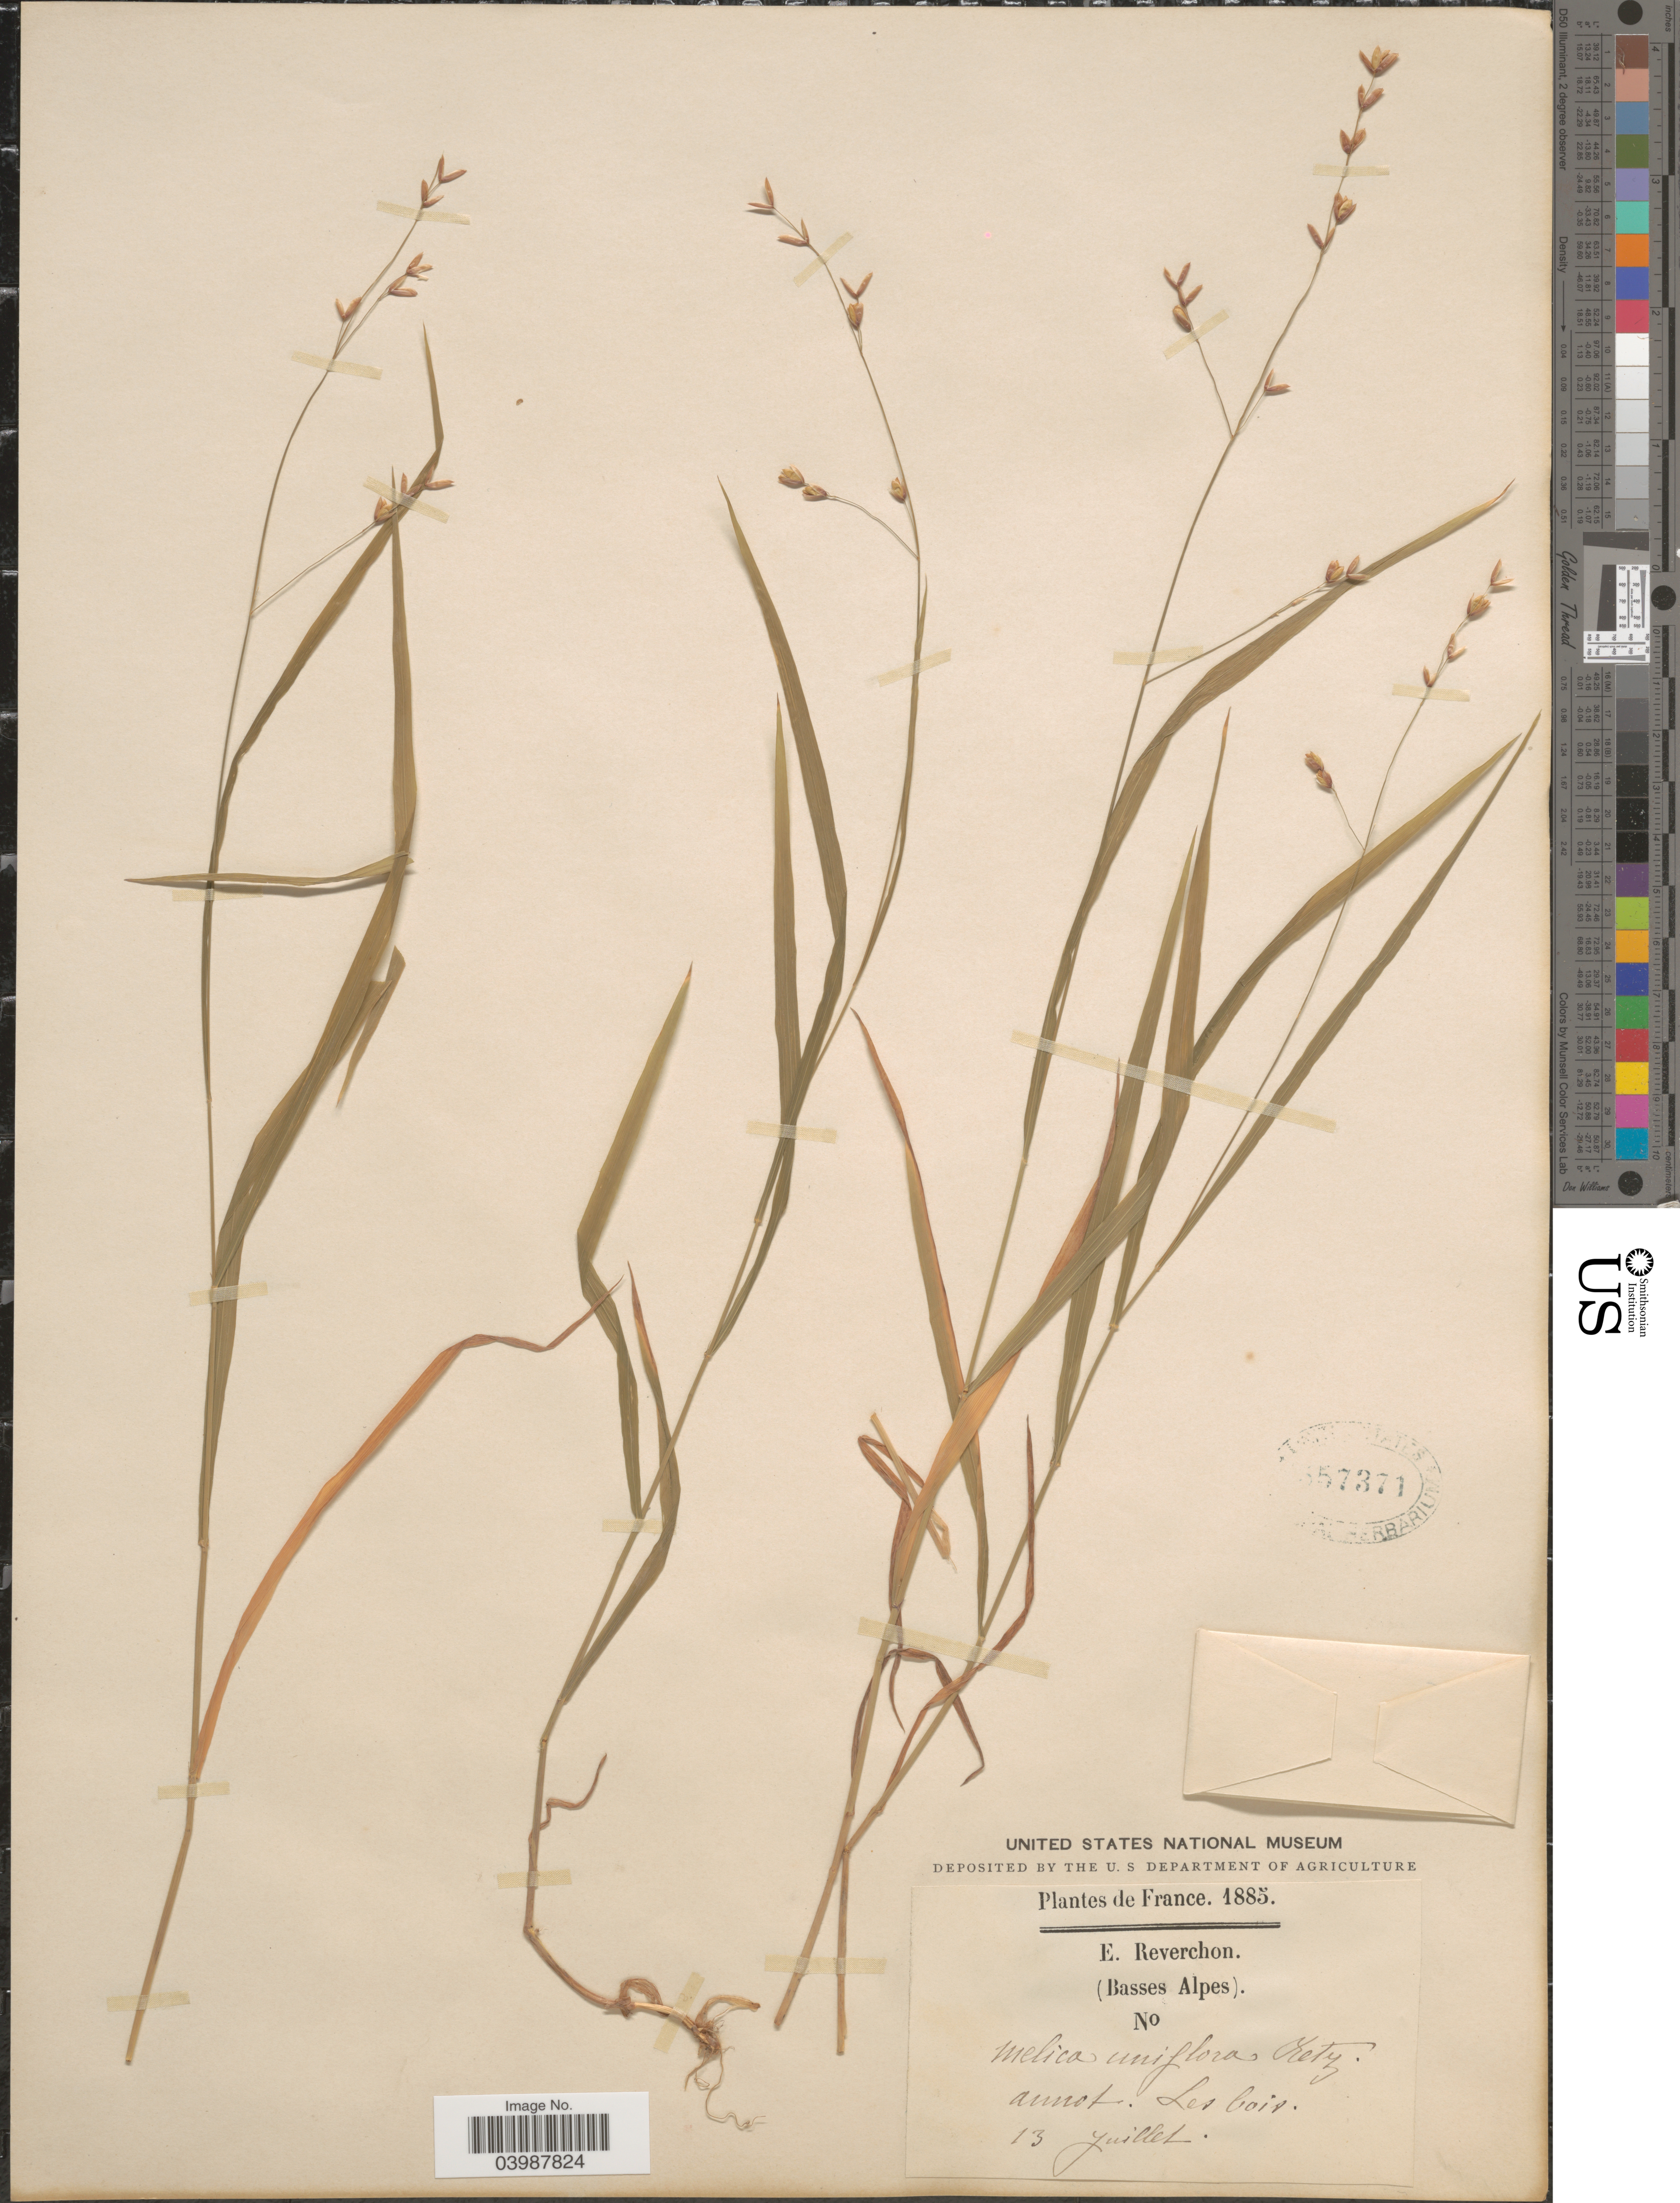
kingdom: Plantae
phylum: Tracheophyta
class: Liliopsida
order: Poales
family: Poaceae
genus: Melica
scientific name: Melica uniflora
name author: Retz.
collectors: E. Reverchon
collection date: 1885-07-13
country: France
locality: (Basses Alpes)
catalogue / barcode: US 357371